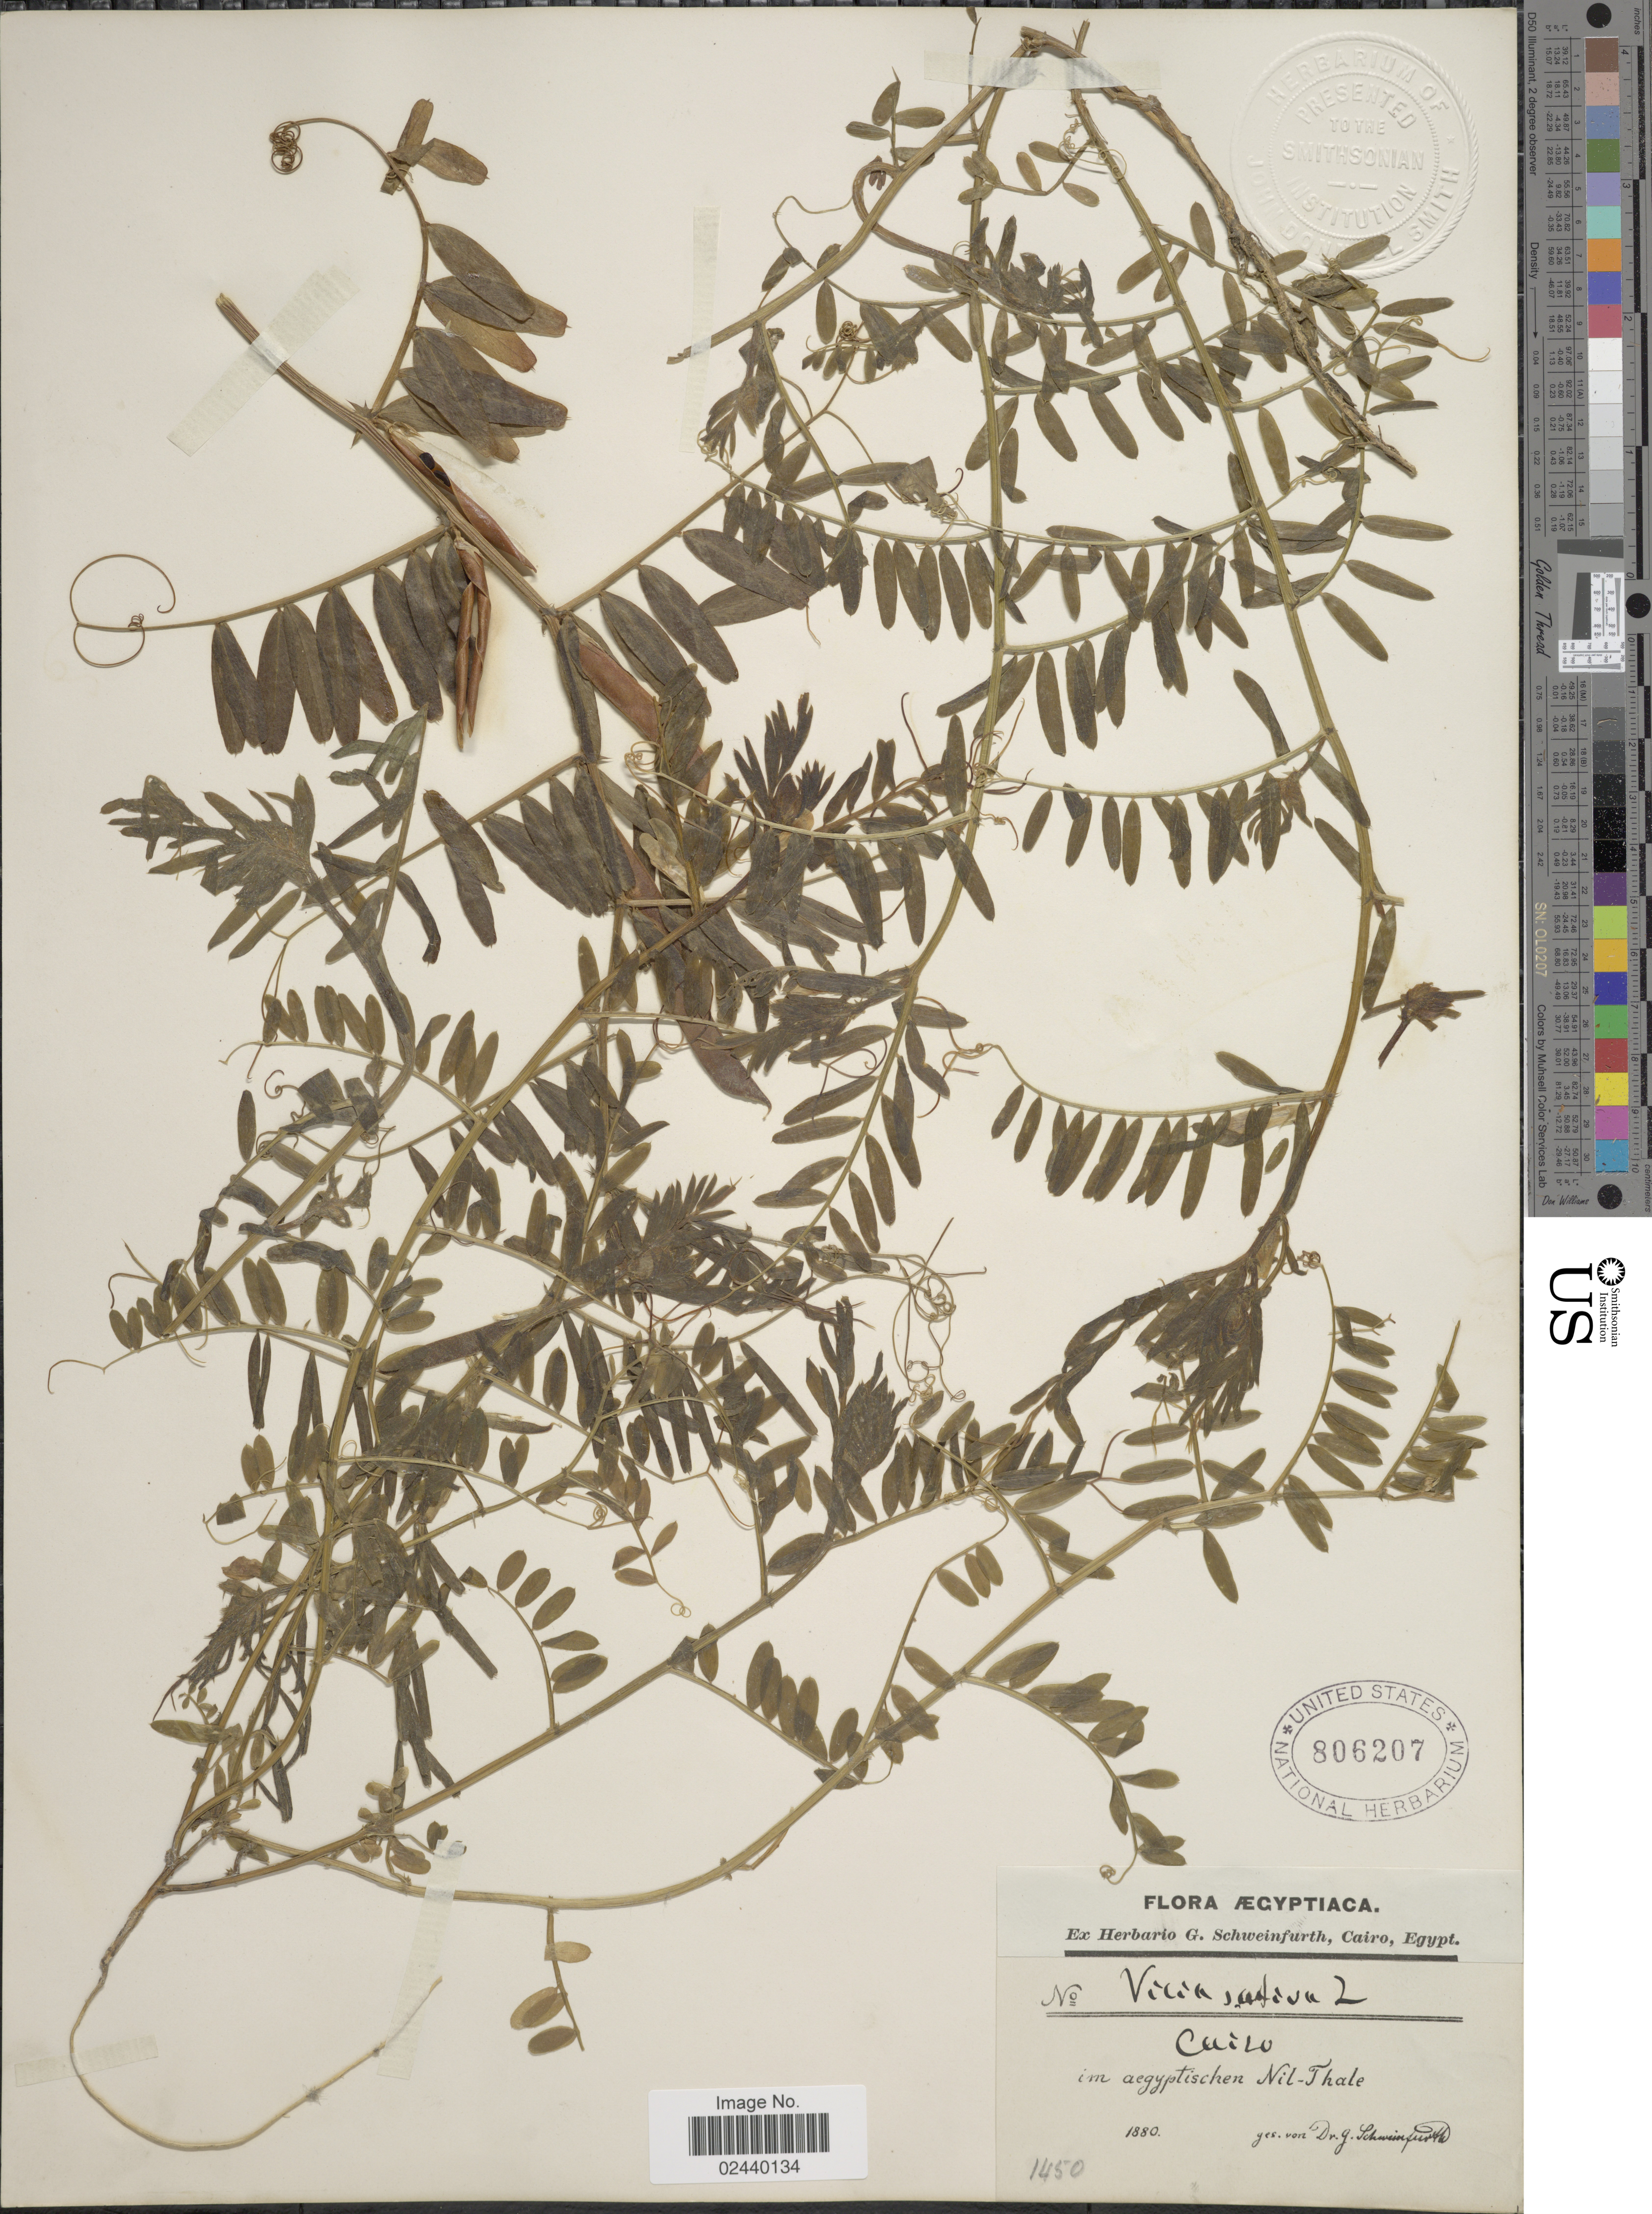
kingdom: Plantae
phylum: Tracheophyta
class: Magnoliopsida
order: Fabales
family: Fabaceae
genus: Vicia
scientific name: Vicia sativa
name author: L.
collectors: G. A. Schweinfurth (herbarium)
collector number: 1450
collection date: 1880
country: Egypt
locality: Ægyptiaca, Cairo, im aegyptischen Nil-Thalen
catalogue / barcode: US 806207